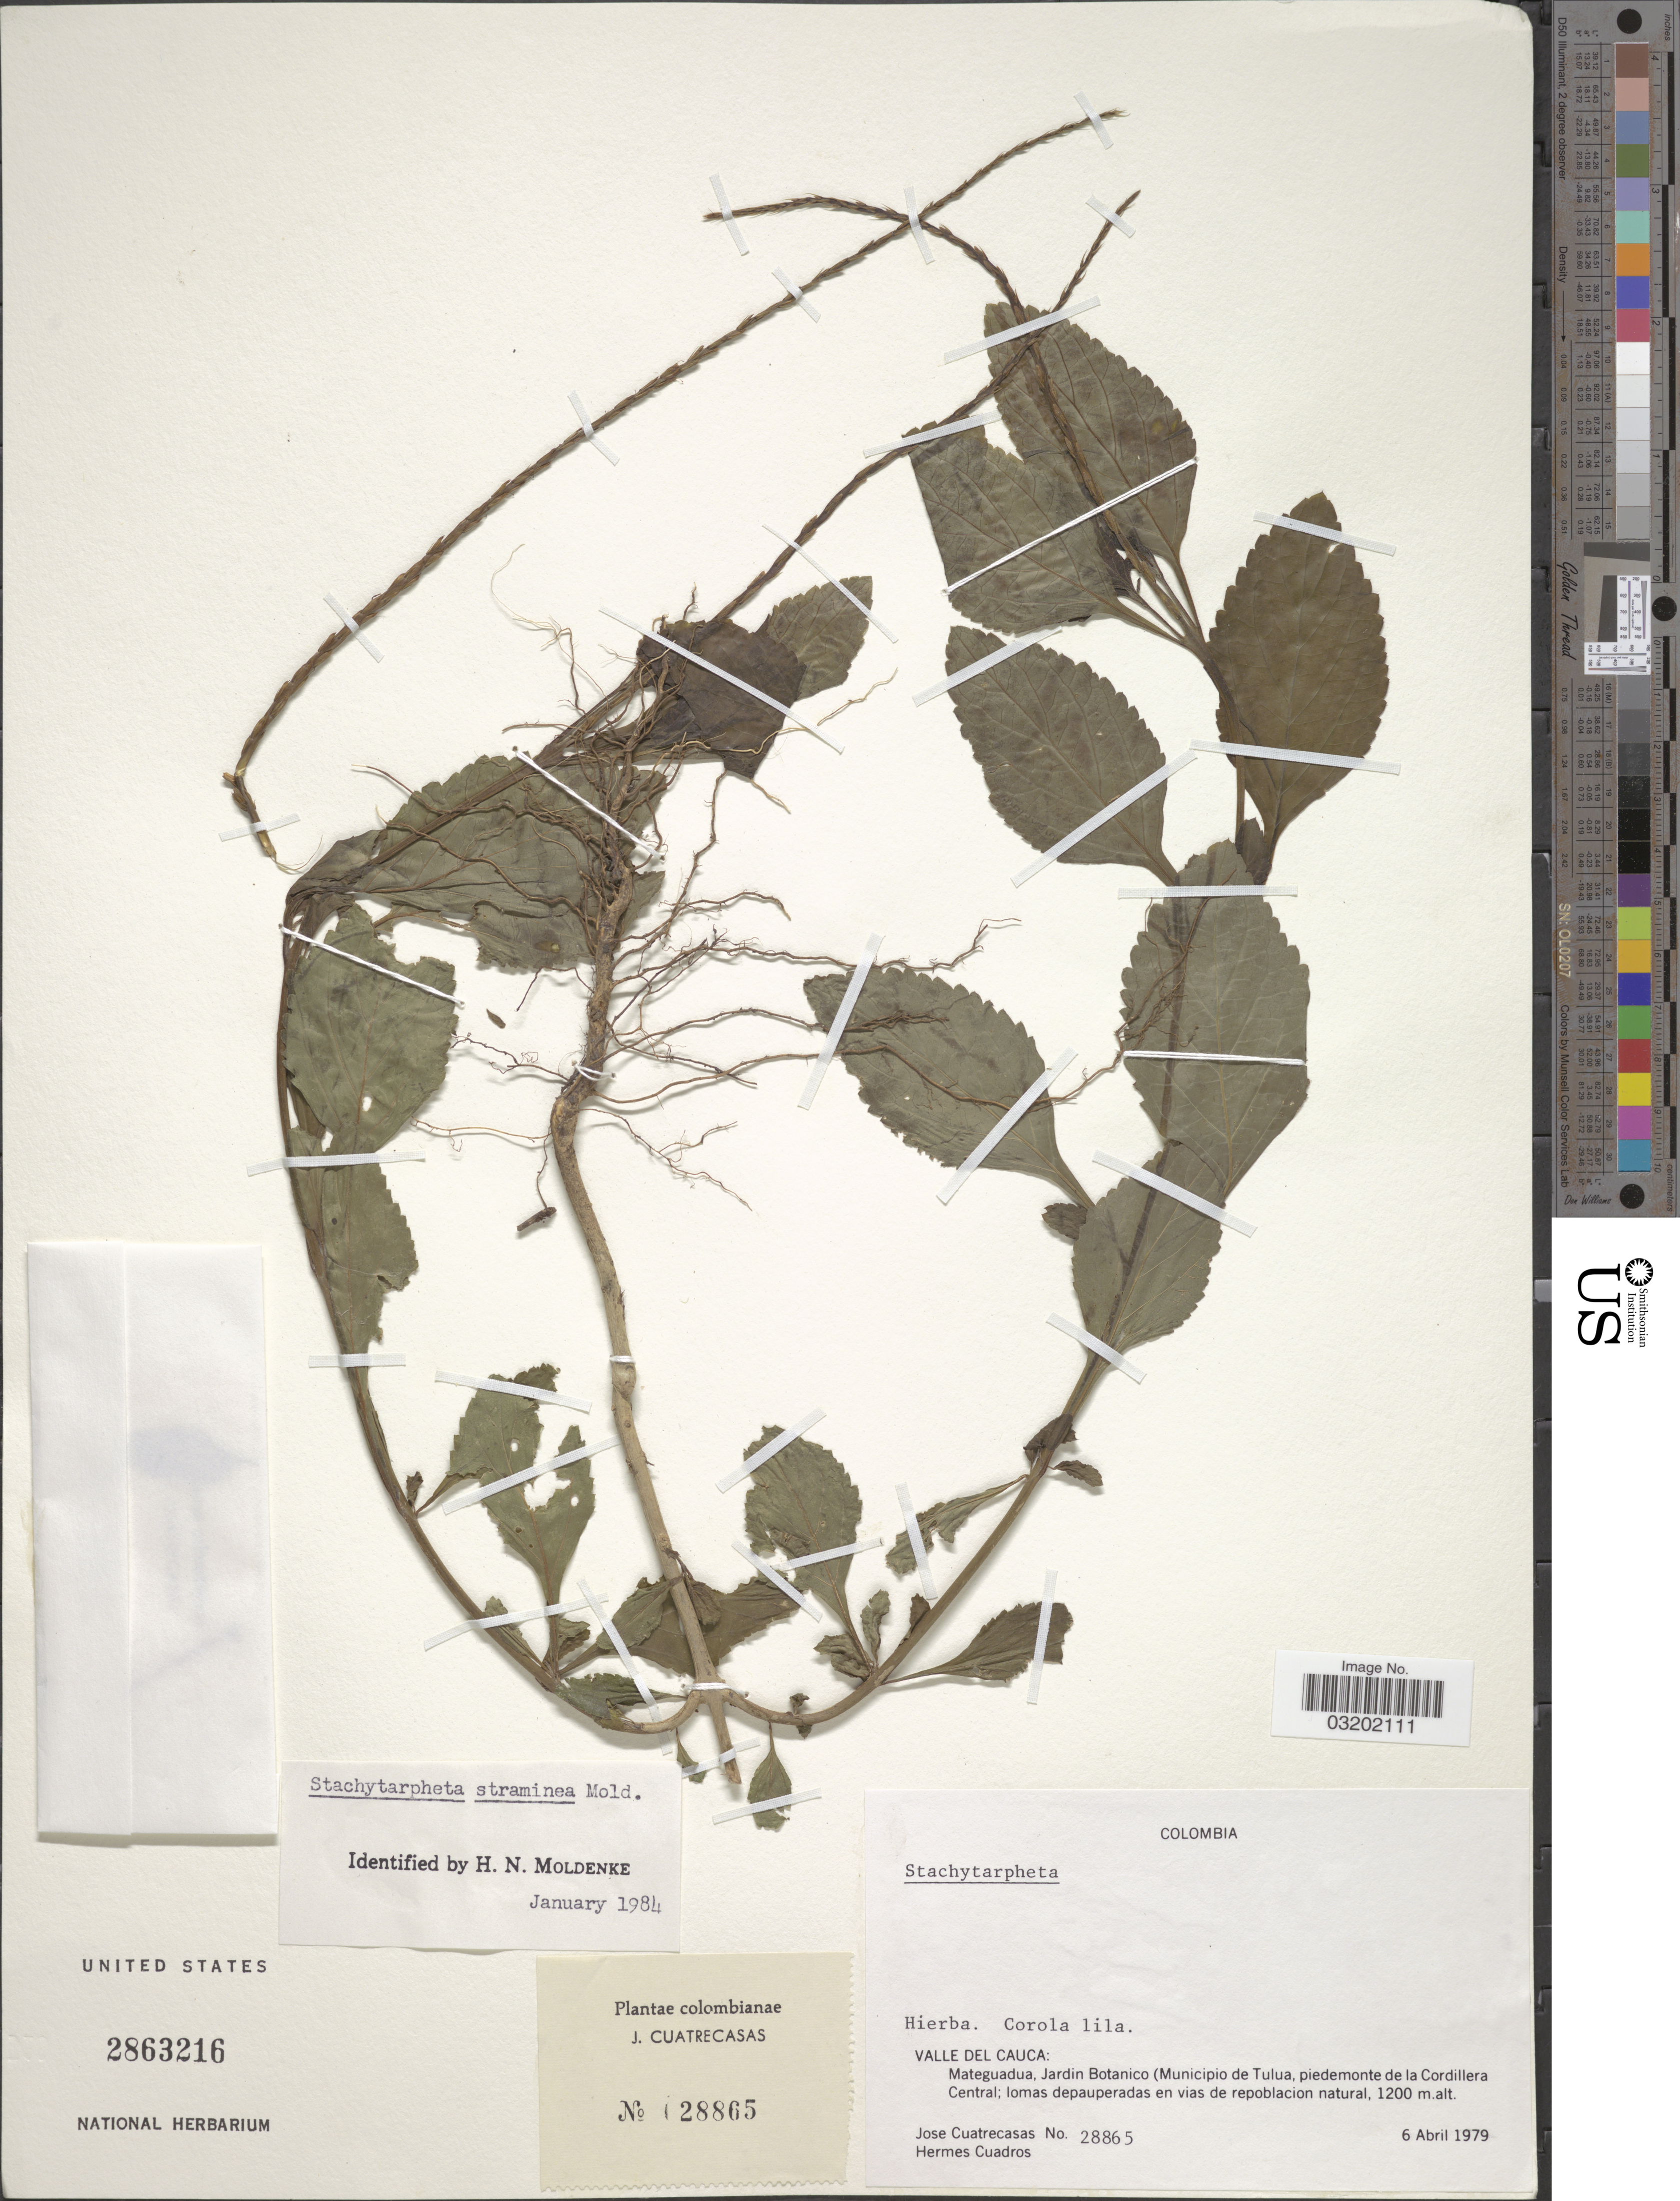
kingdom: Plantae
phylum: Tracheophyta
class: Magnoliopsida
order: Lamiales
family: Verbenaceae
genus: Stachytarpheta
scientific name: Stachytarpheta straminea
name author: Moldenke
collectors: J. Cuatrecasas & H. Cuadros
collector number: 28865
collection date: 1979-04-06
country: Colombia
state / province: Valle del Cauca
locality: Mateguadua, Jardin Botanico (Municipio de Tulua, piedemonte de la Cordillera Central).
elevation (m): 1200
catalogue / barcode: US 2863216